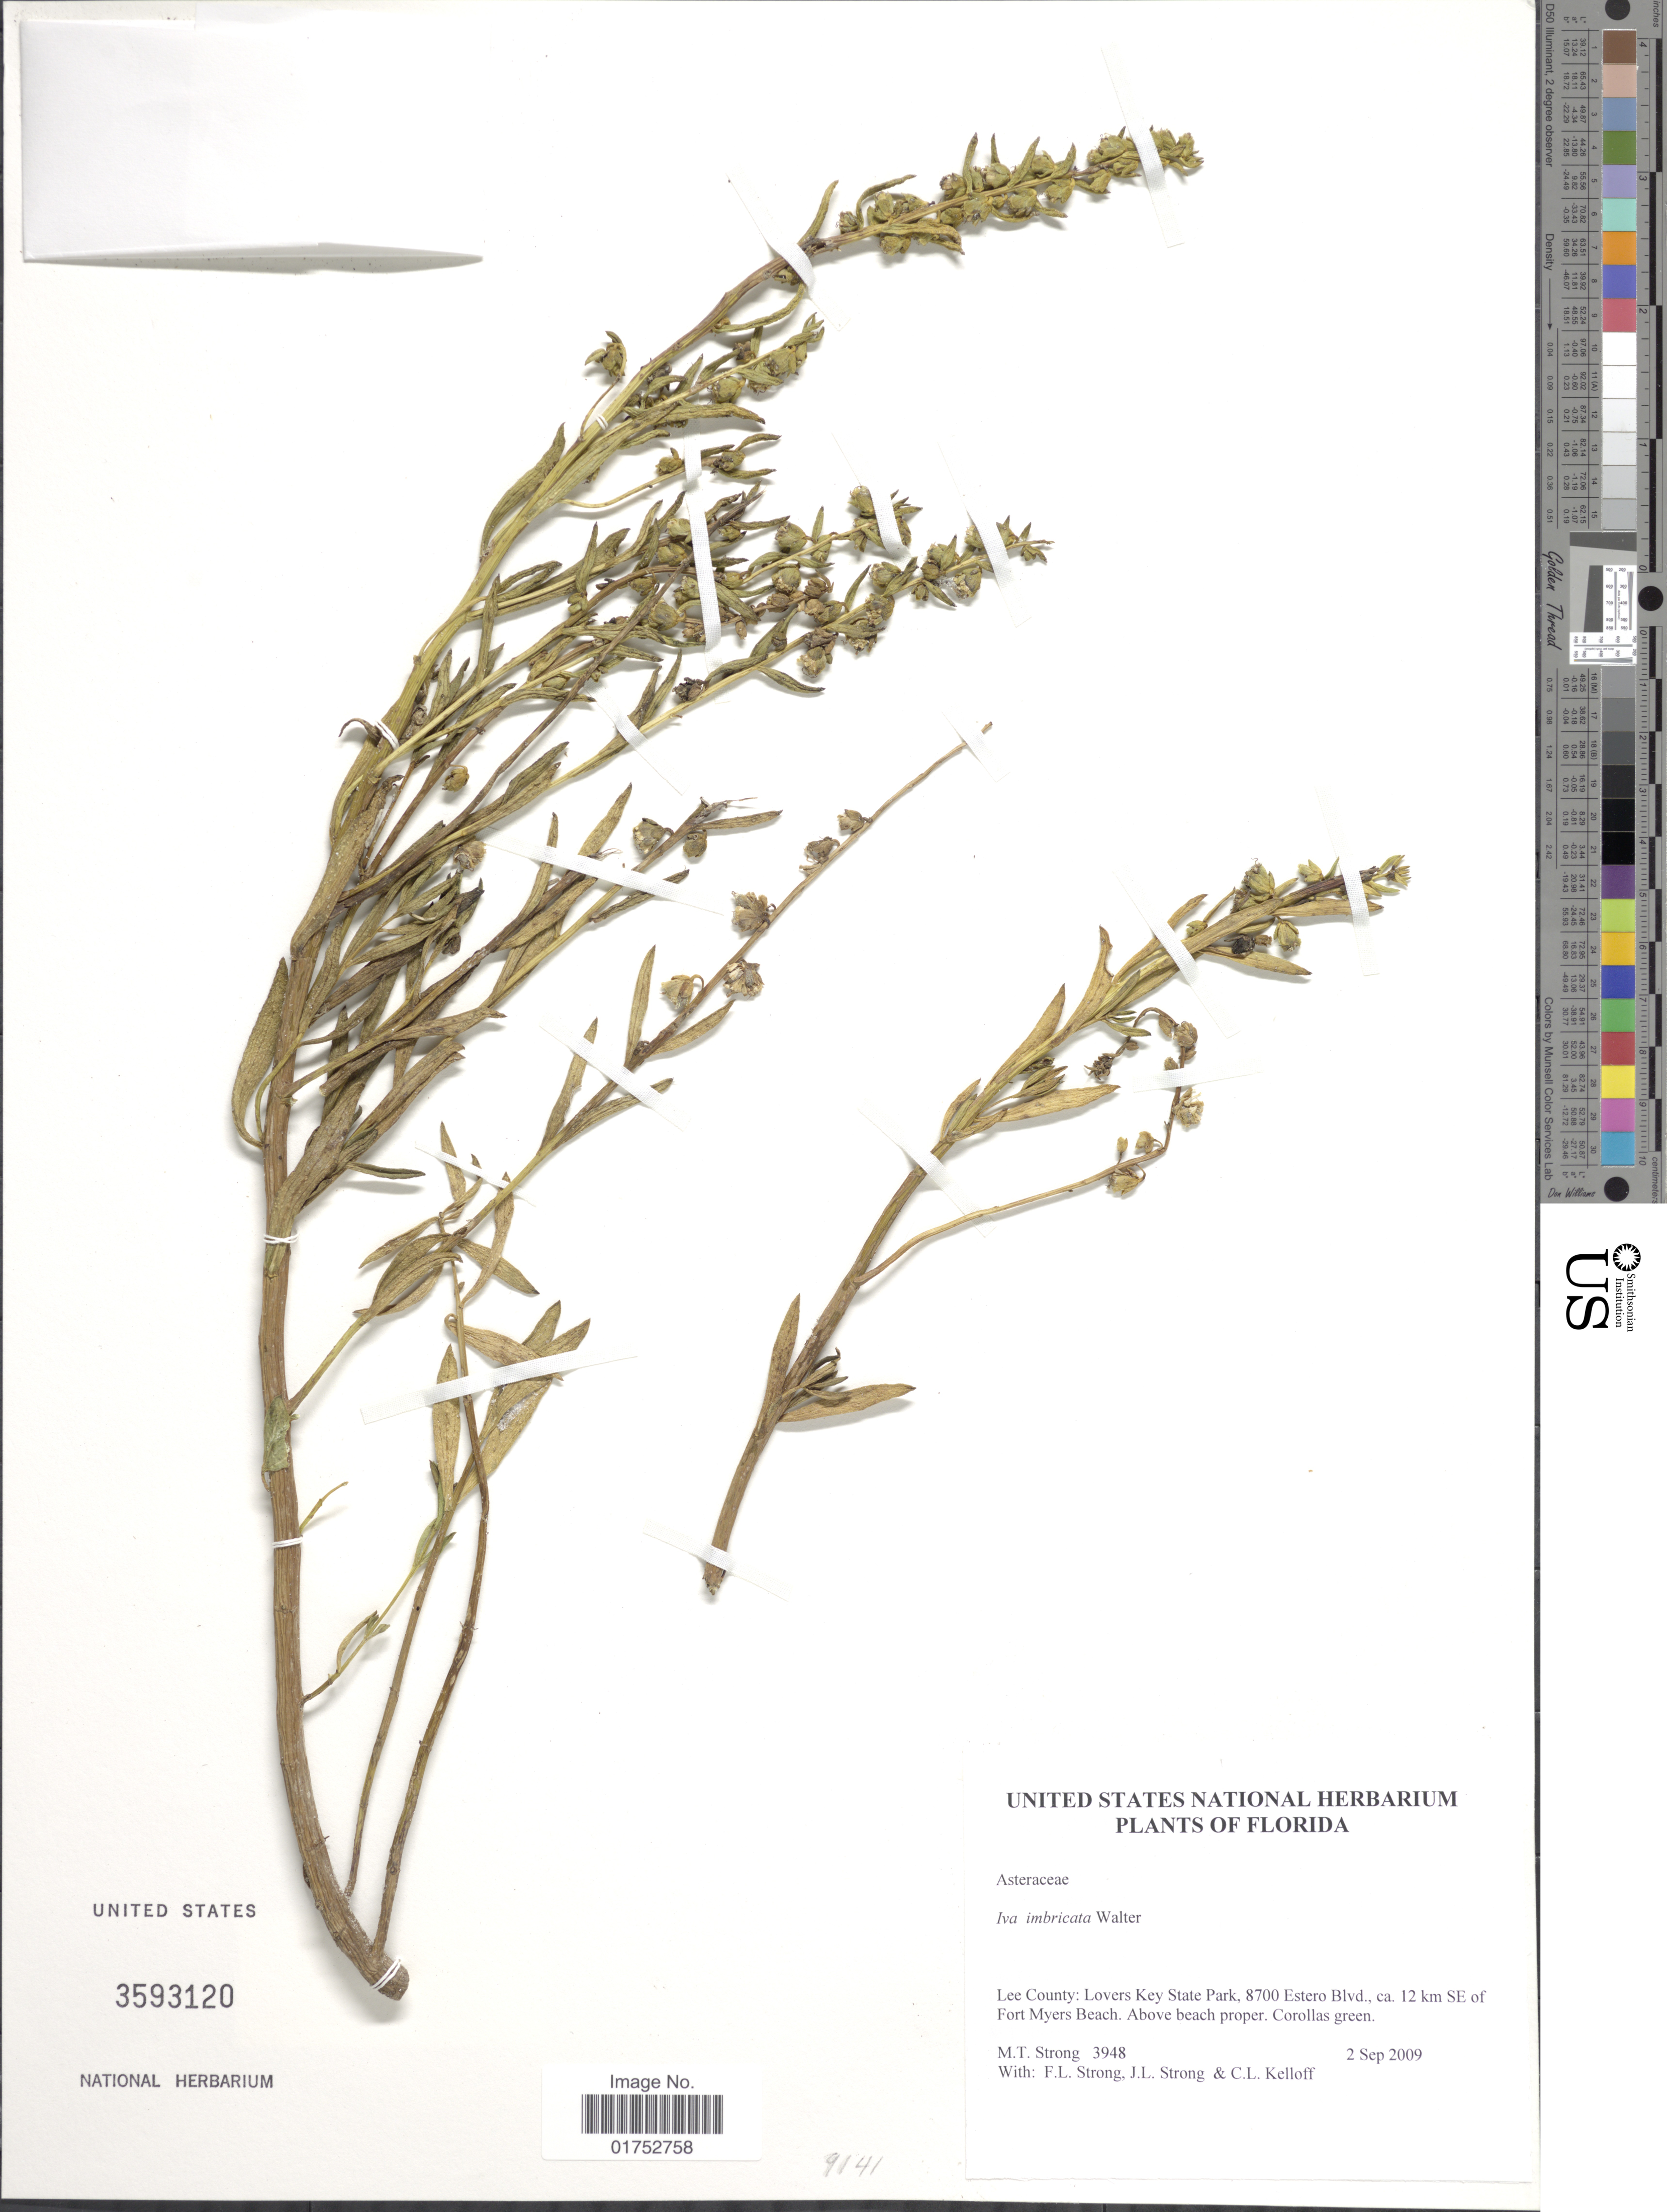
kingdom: Plantae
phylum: Tracheophyta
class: Magnoliopsida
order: Asterales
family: Asteraceae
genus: Iva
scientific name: Iva imbricata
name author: Walter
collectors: M. T. Strong, F. L. Strong, J. Strong & C. L. Kelloff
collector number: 3948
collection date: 2009-09-02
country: United States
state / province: Florida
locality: Lee County, Lovers Key State Park, 8700 Estero Blvd., ca 12 km SE of Fort Myers Beach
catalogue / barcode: US 3593120